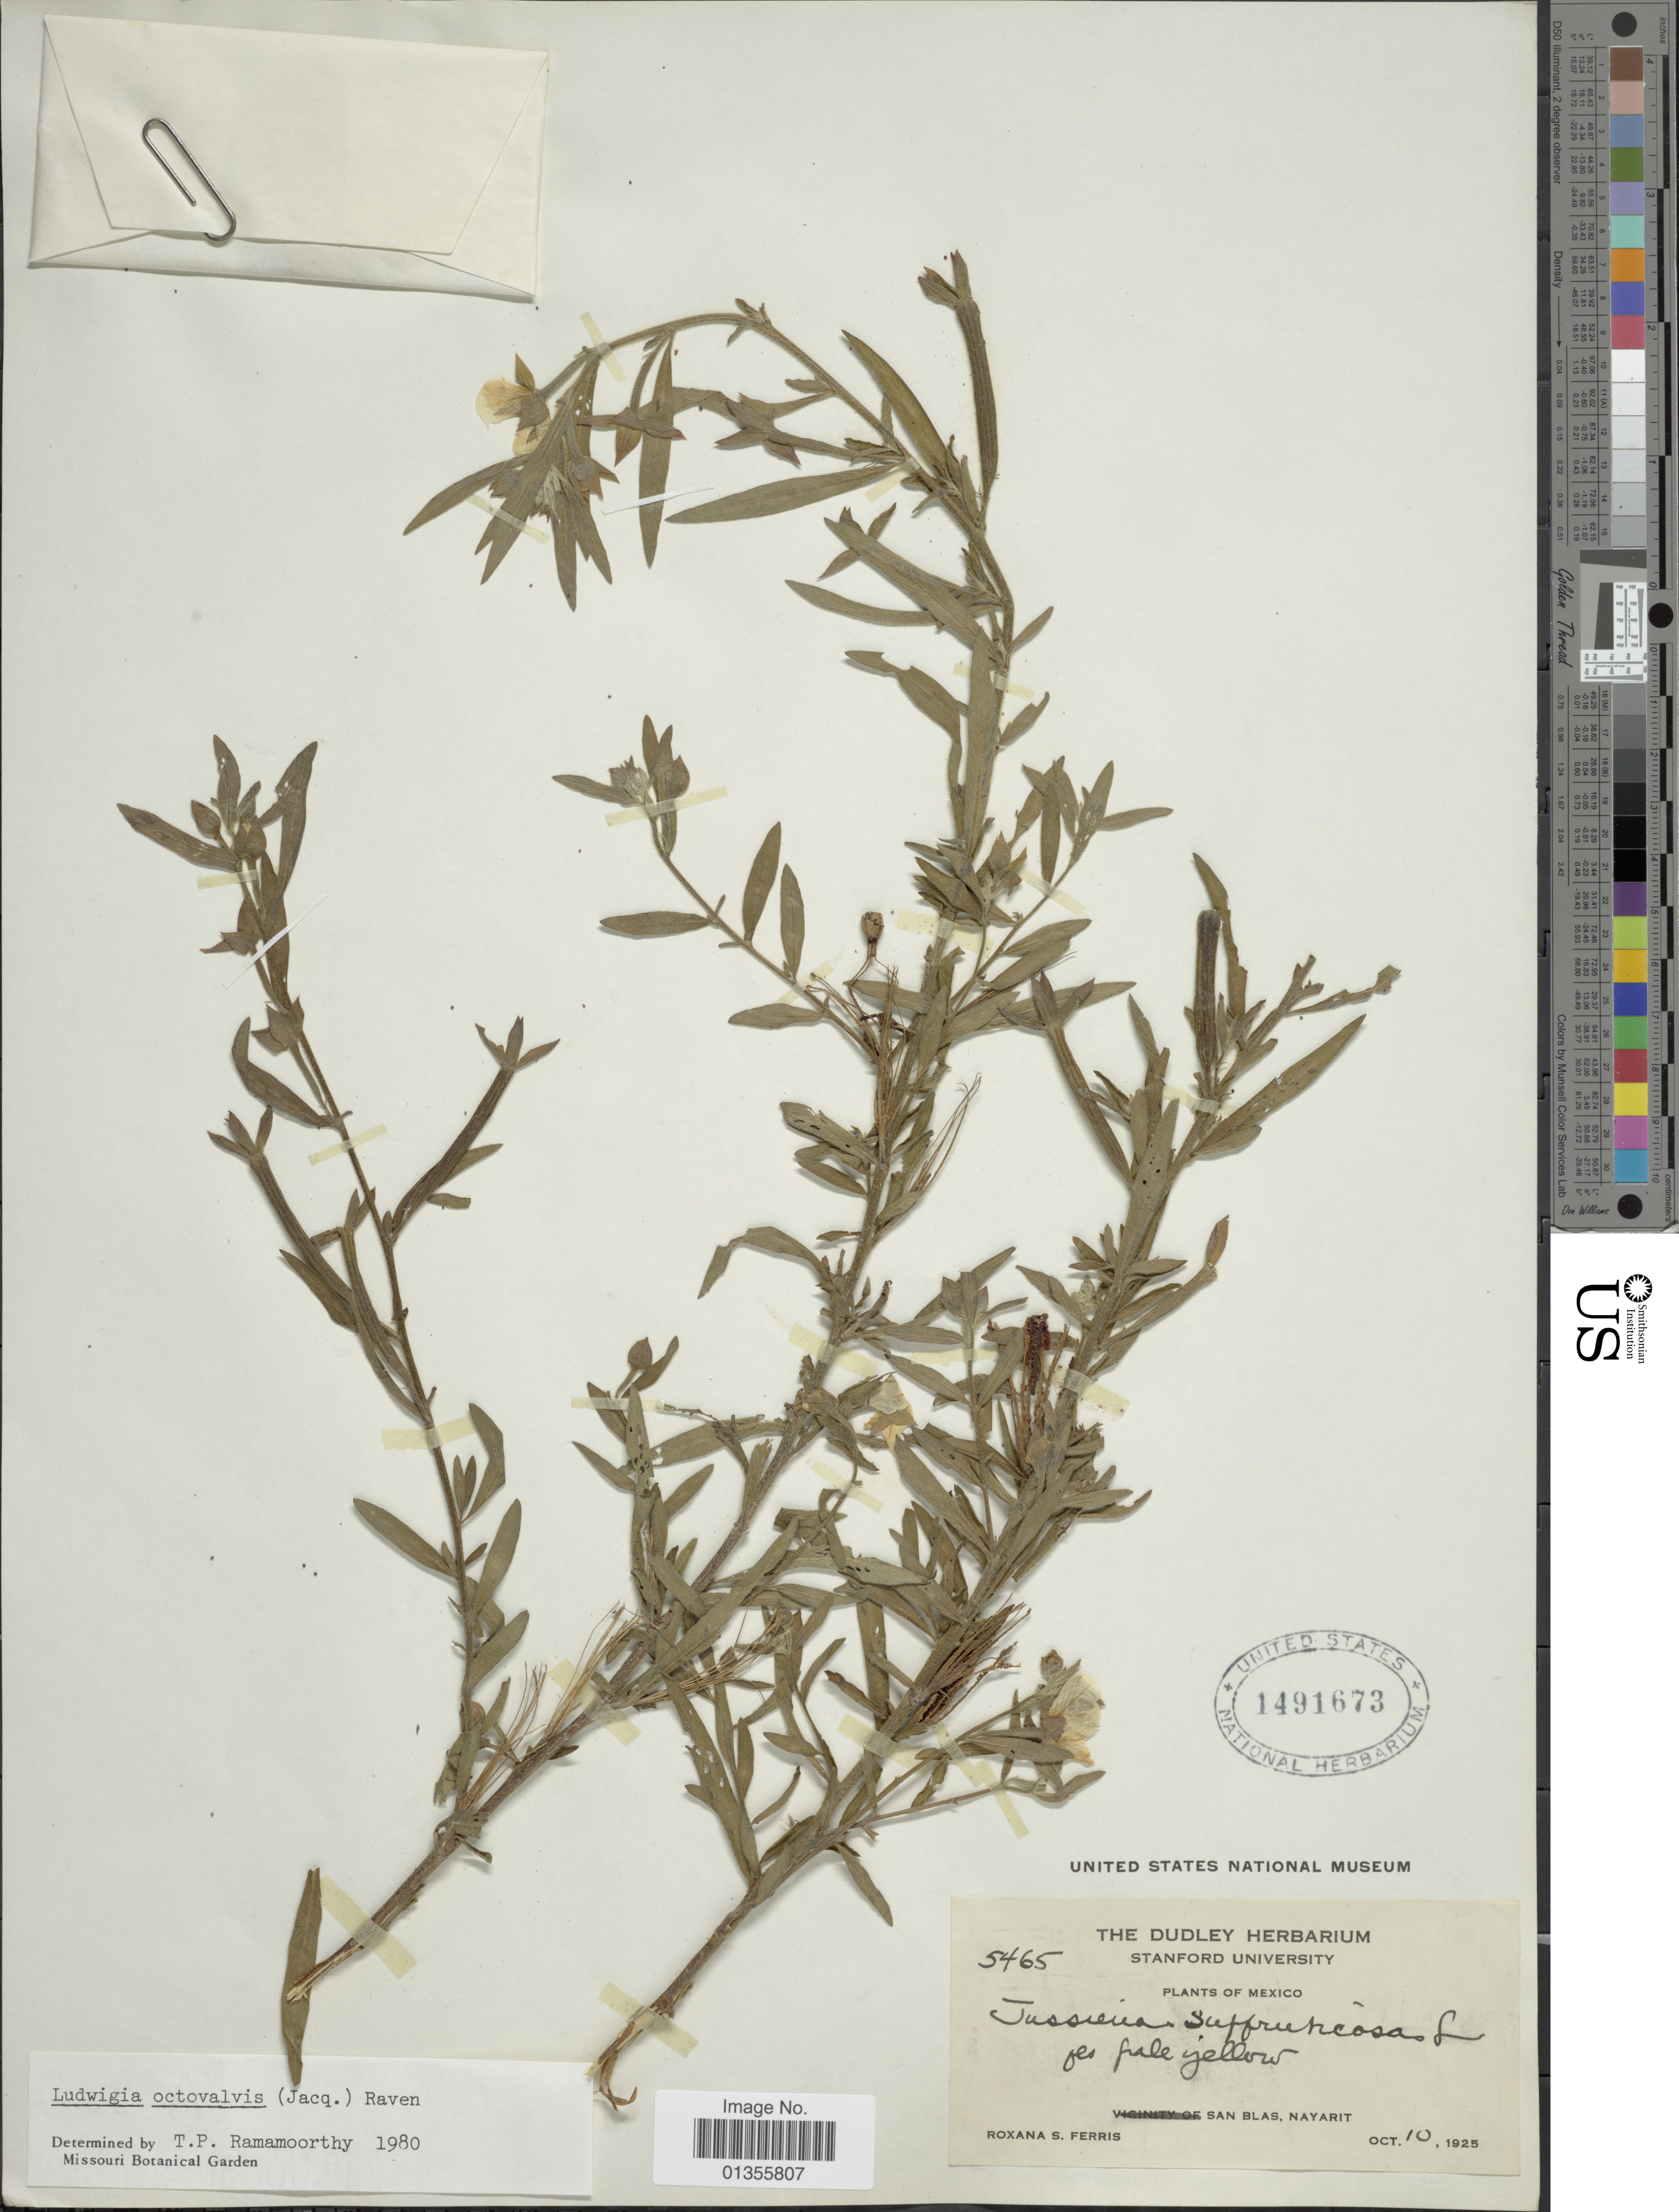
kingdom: Plantae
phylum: Tracheophyta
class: Magnoliopsida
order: Myrtales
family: Onagraceae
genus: Ludwigia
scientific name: Ludwigia octovalvis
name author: (Jacq.) P.H. Raven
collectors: R. S. Ferris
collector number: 5465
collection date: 1925-10-10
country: Mexico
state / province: Nayarit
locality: San Blas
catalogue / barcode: US 1491673